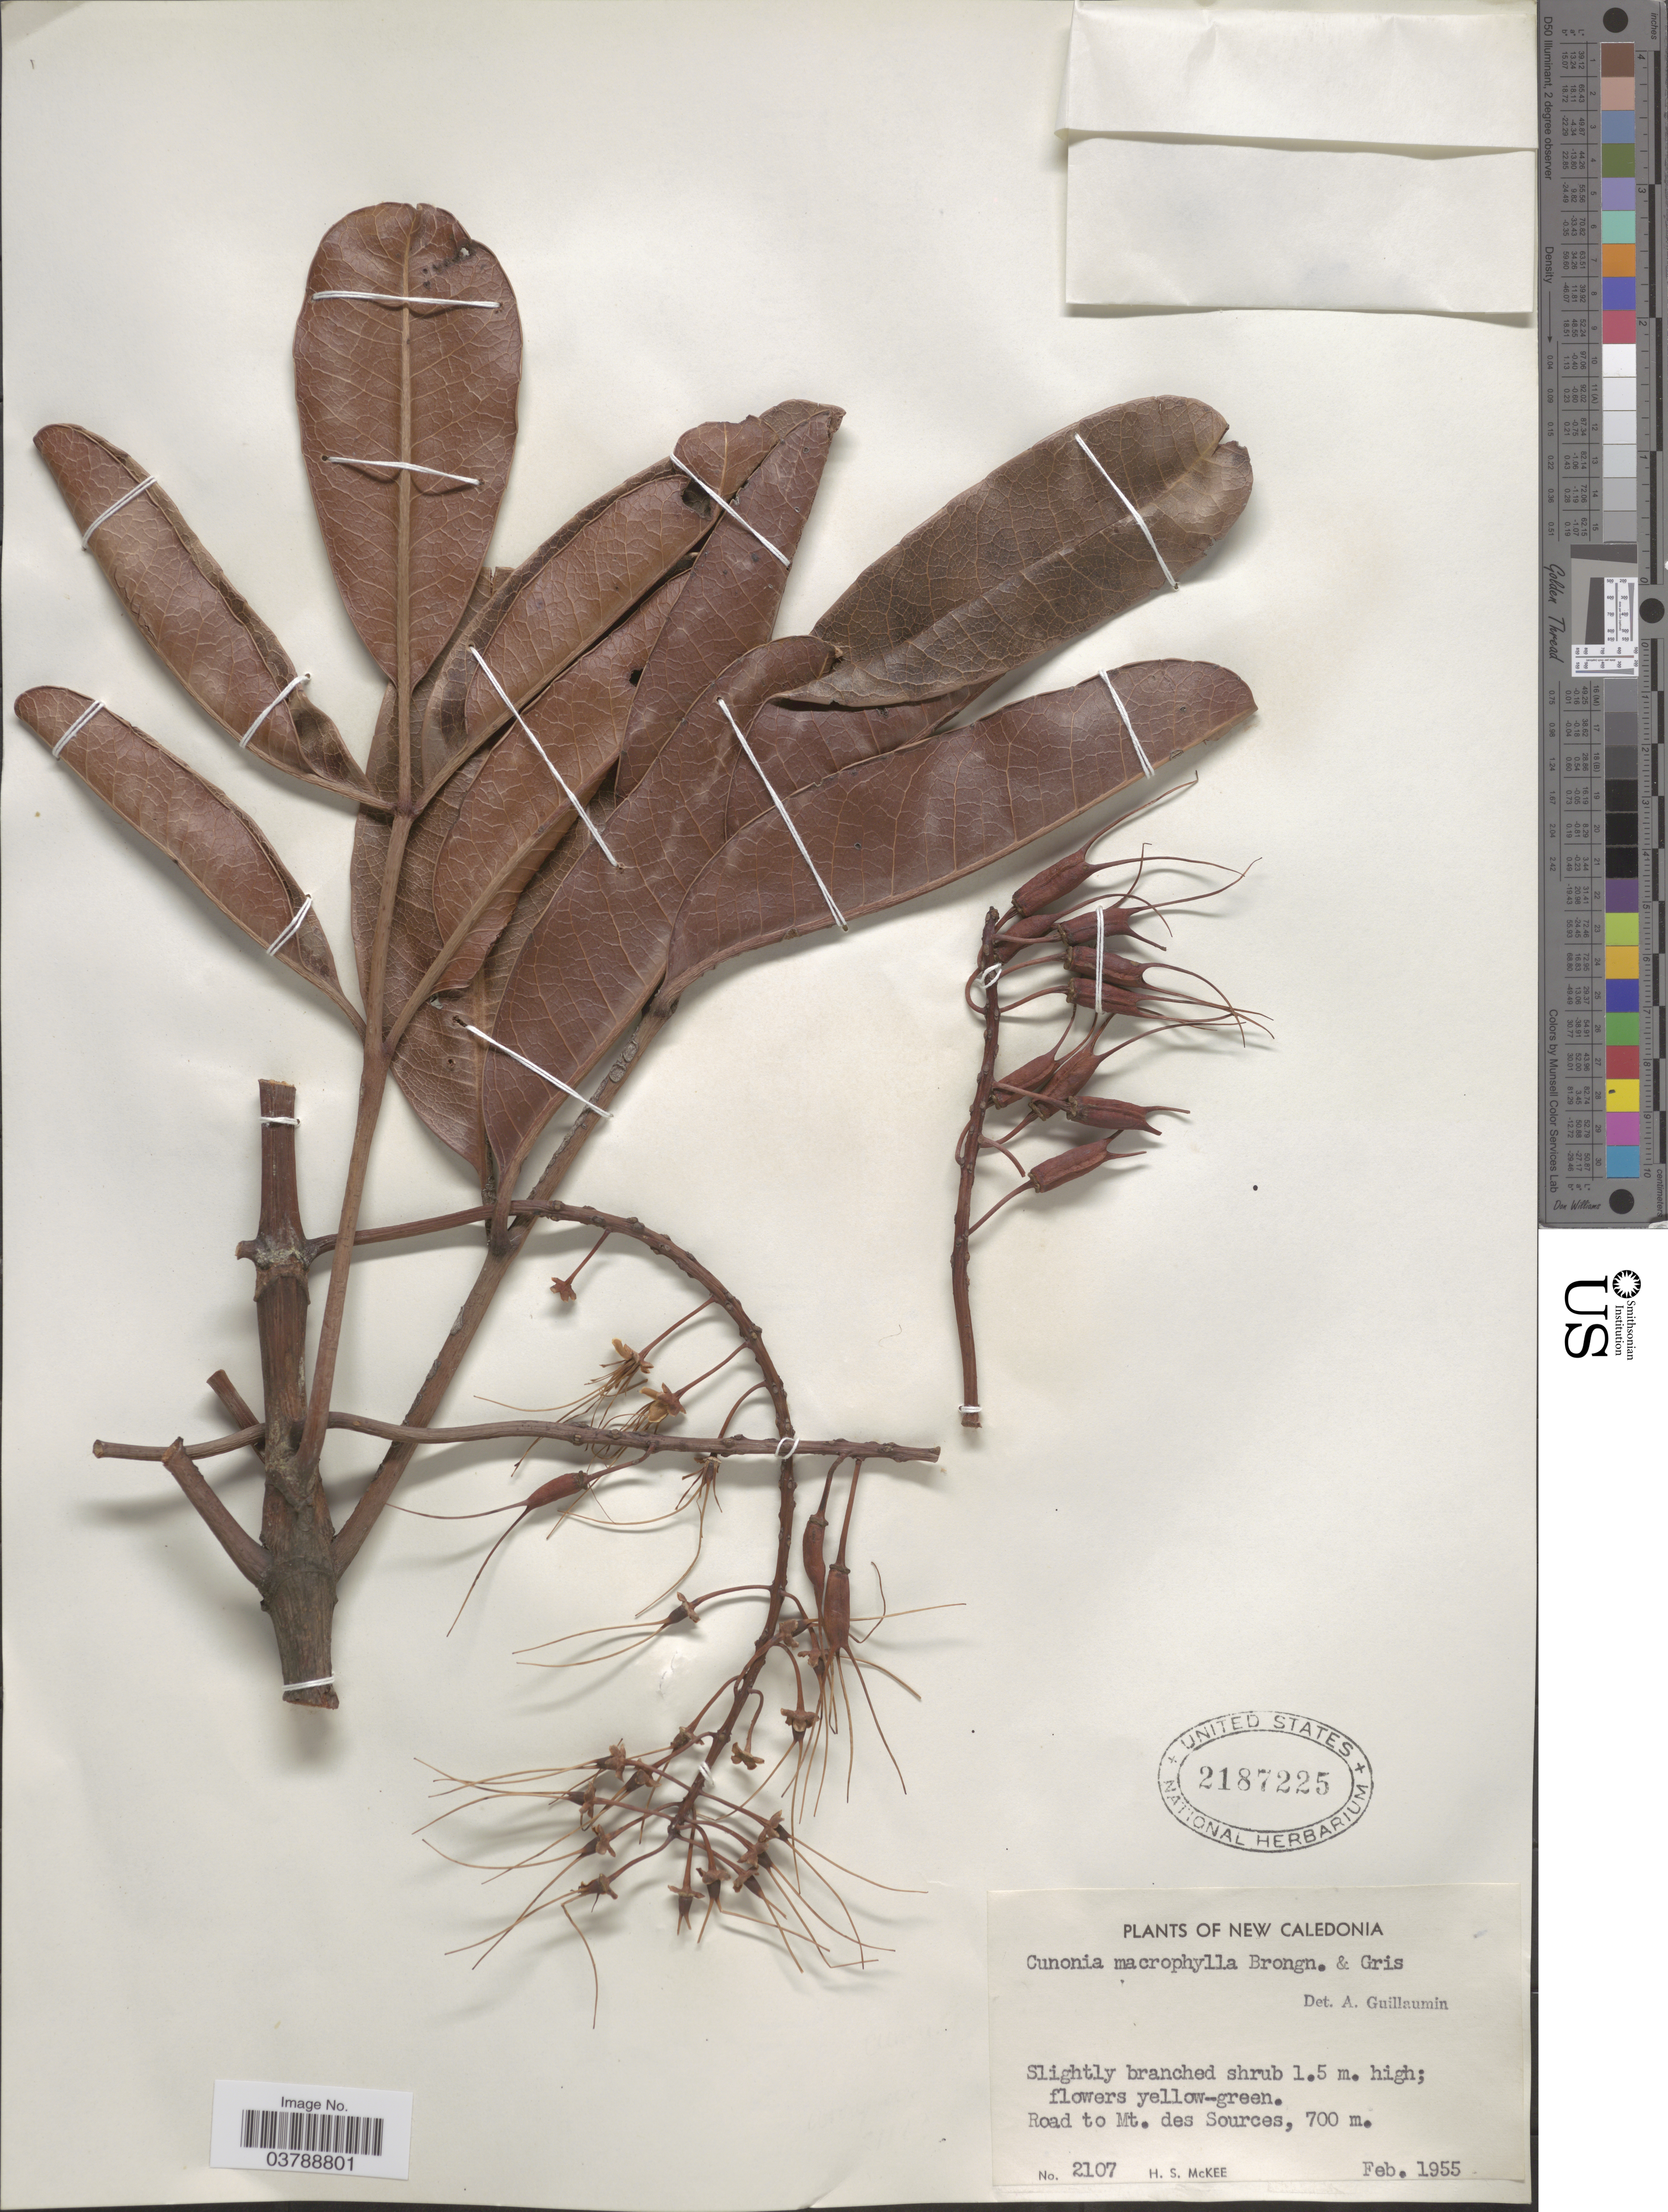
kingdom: Plantae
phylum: Tracheophyta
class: Magnoliopsida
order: Oxalidales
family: Cunoniaceae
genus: Cunonia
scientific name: Cunonia macrophylla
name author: Brongn. & Gris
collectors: H. S. McKee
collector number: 2107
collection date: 1955-02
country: New Caledonia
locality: Road to Mt. des Sources.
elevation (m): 700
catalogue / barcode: US 2187225